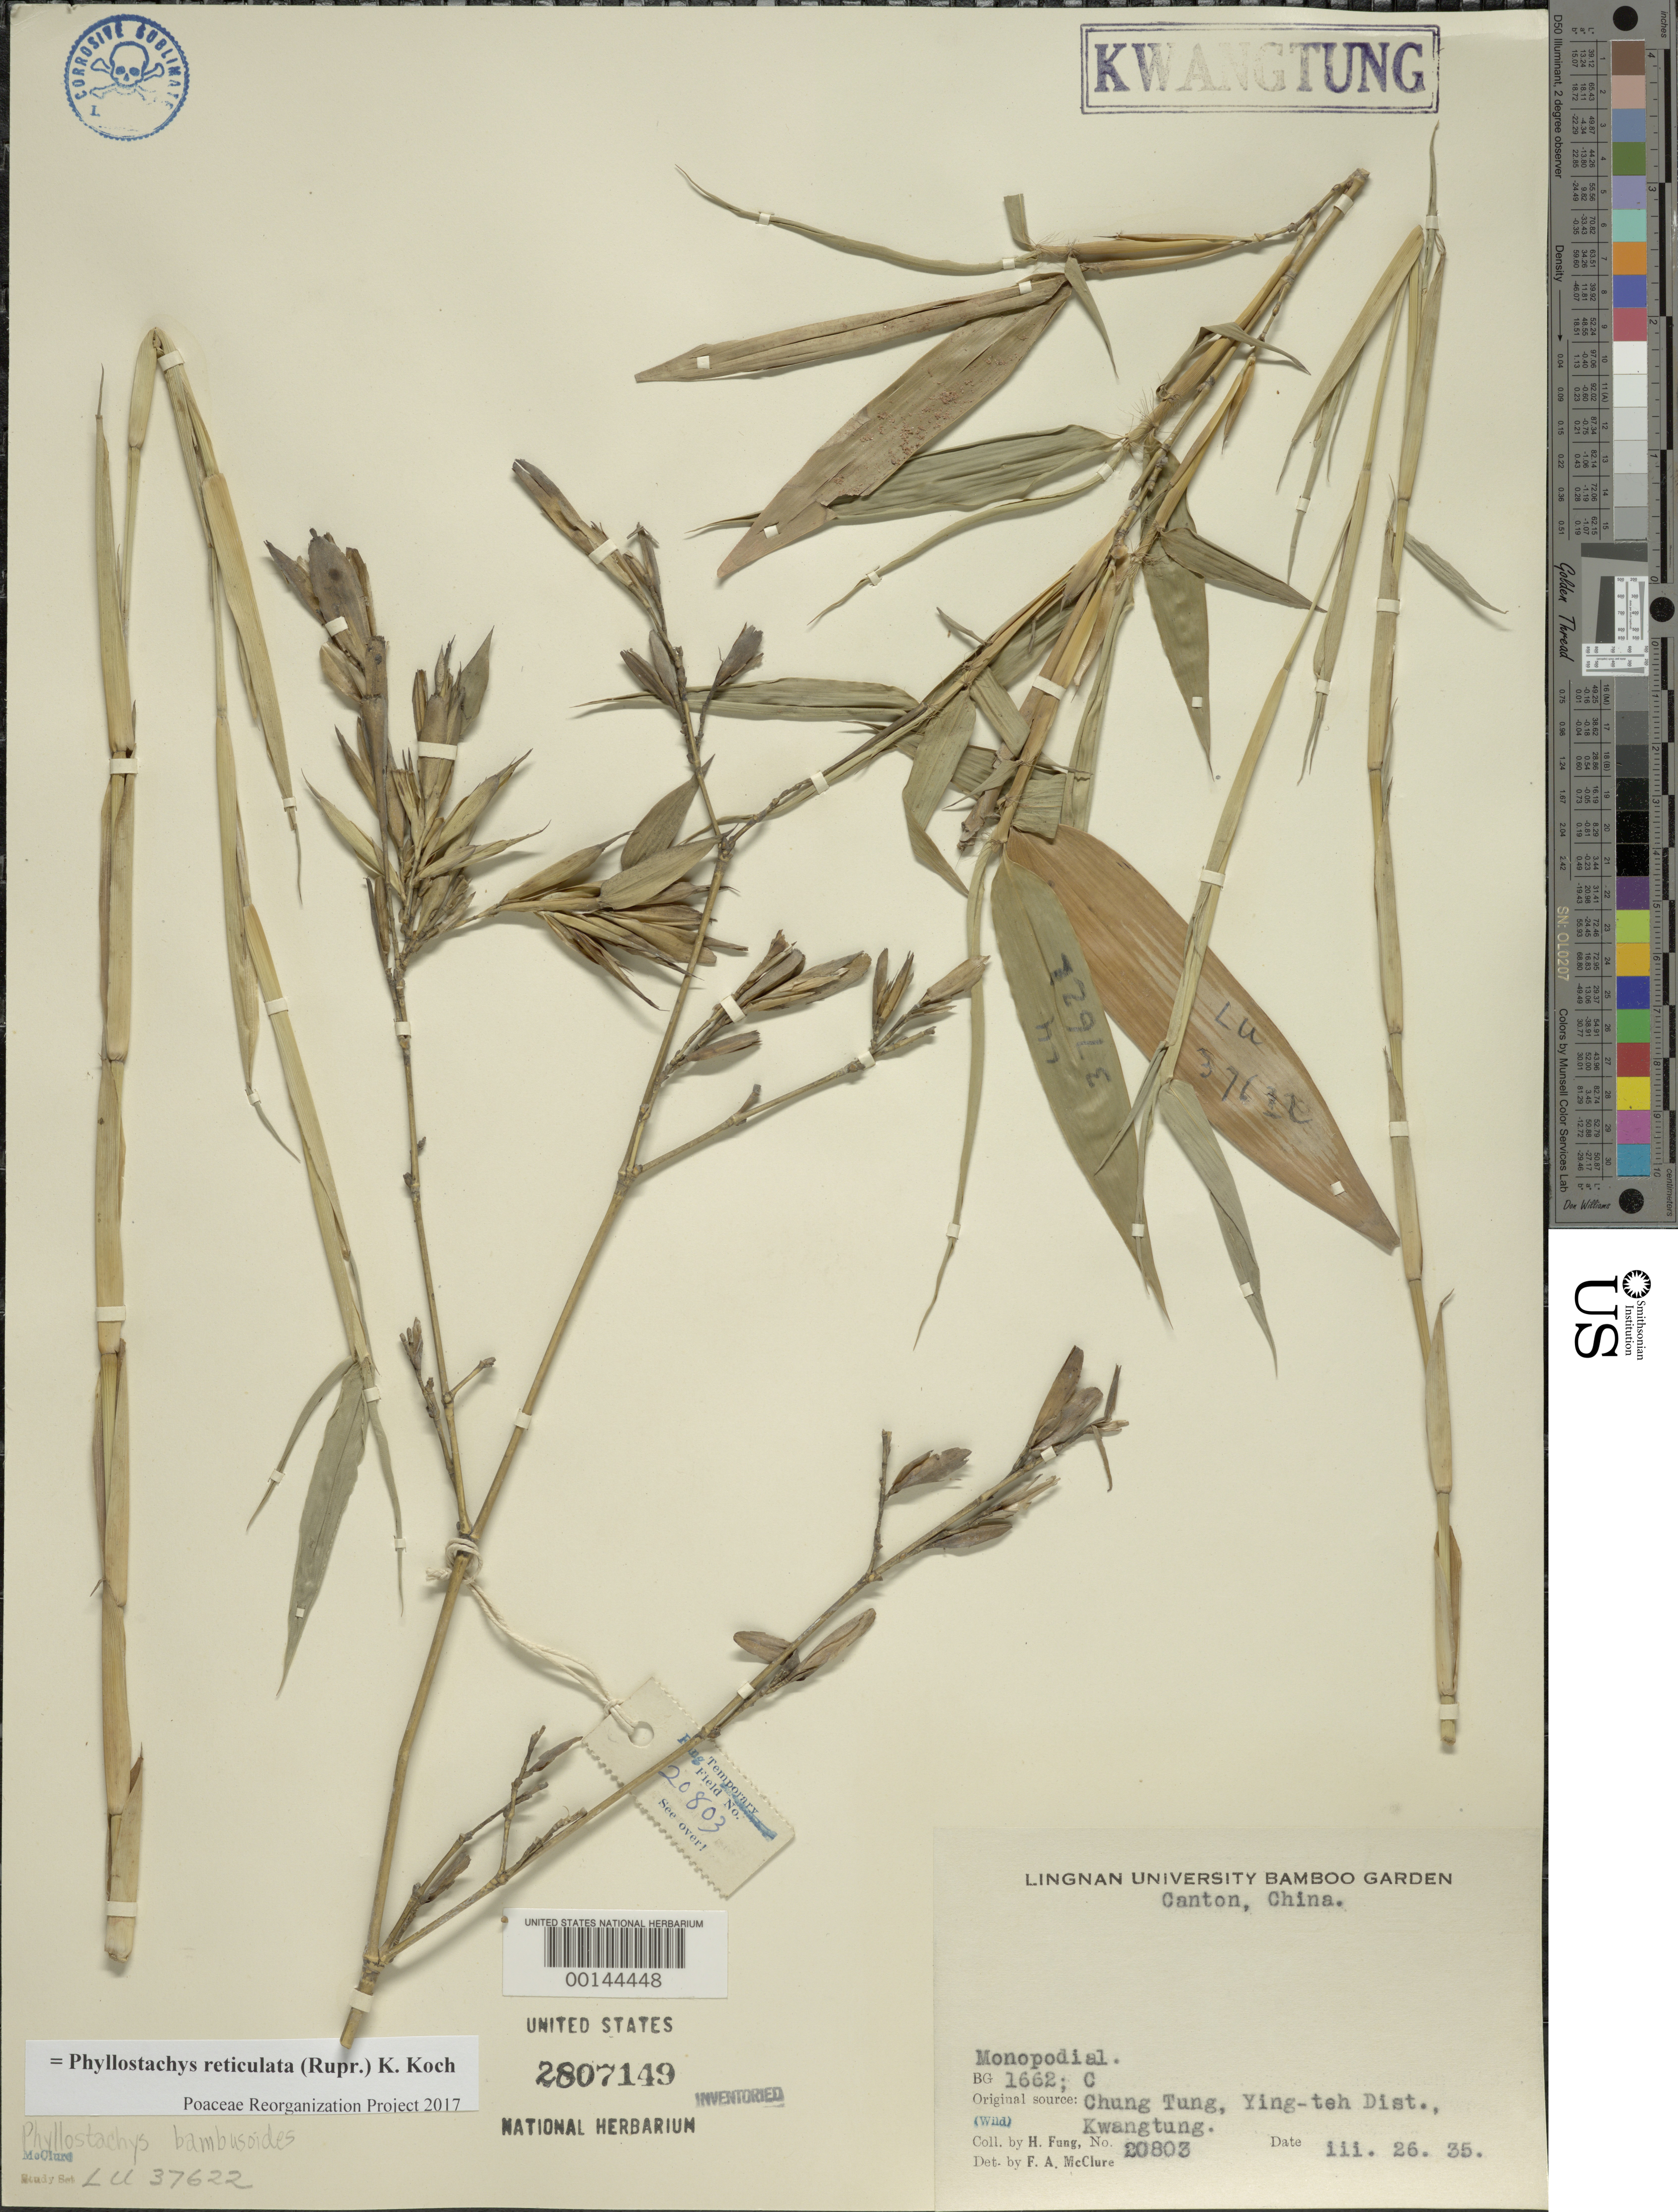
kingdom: Plantae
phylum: Tracheophyta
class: Liliopsida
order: Poales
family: Poaceae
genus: Phyllostachys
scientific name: Phyllostachys reticulata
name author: (Rupr.) K. Koch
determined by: Poaceae Reorganization Project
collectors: H. L. Fung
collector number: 20803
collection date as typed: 26 Mar 1935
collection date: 1935-03-26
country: China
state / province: Guangdong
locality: Ying-teh, chung tung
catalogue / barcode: US 2807149